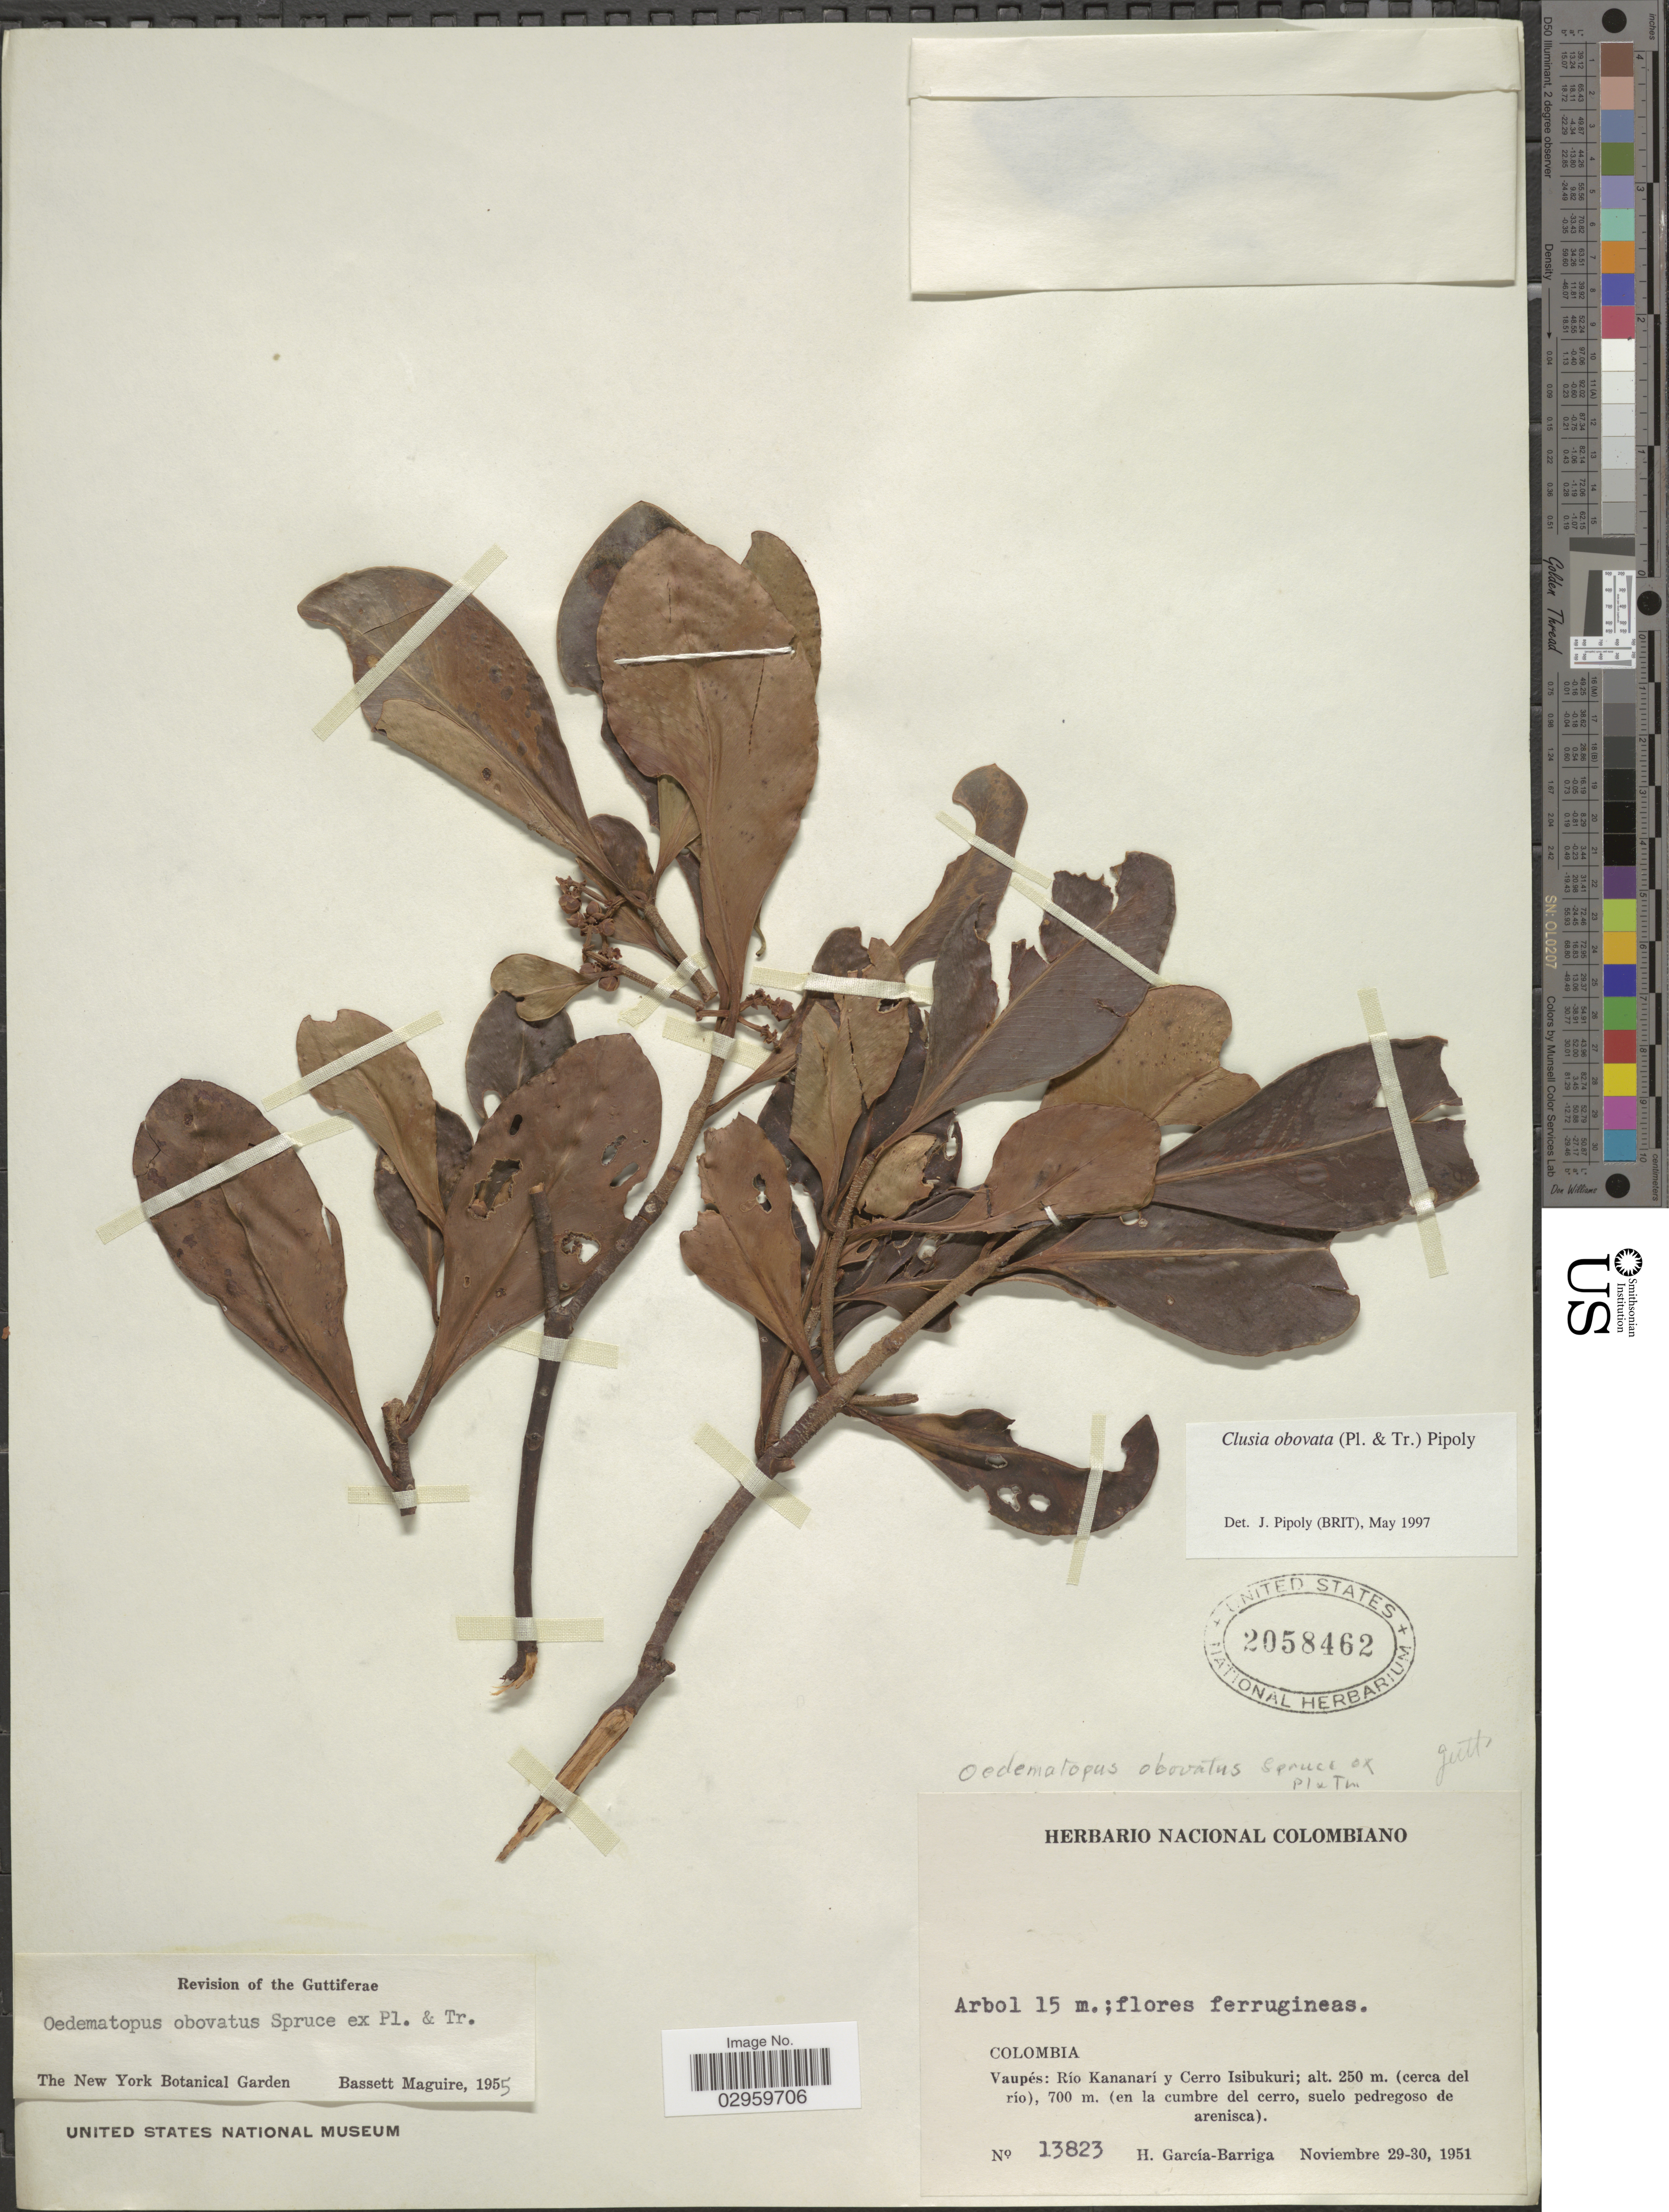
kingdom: Plantae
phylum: Tracheophyta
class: Magnoliopsida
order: Malpighiales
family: Clusiaceae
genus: Clusia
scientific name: Clusia obovata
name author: (Spruce ex Planch. & Triana) Pipoly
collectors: H. García Barriga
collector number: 13823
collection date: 1951-11-29/1951-11-30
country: Colombia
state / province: Vaupés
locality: Rio Kananari y Cerro Isibukuri; (cerca del río), 700 m ( en la cumbre del cerro, suelo pedregoso de arenisca).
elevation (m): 250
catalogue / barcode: US 2058462